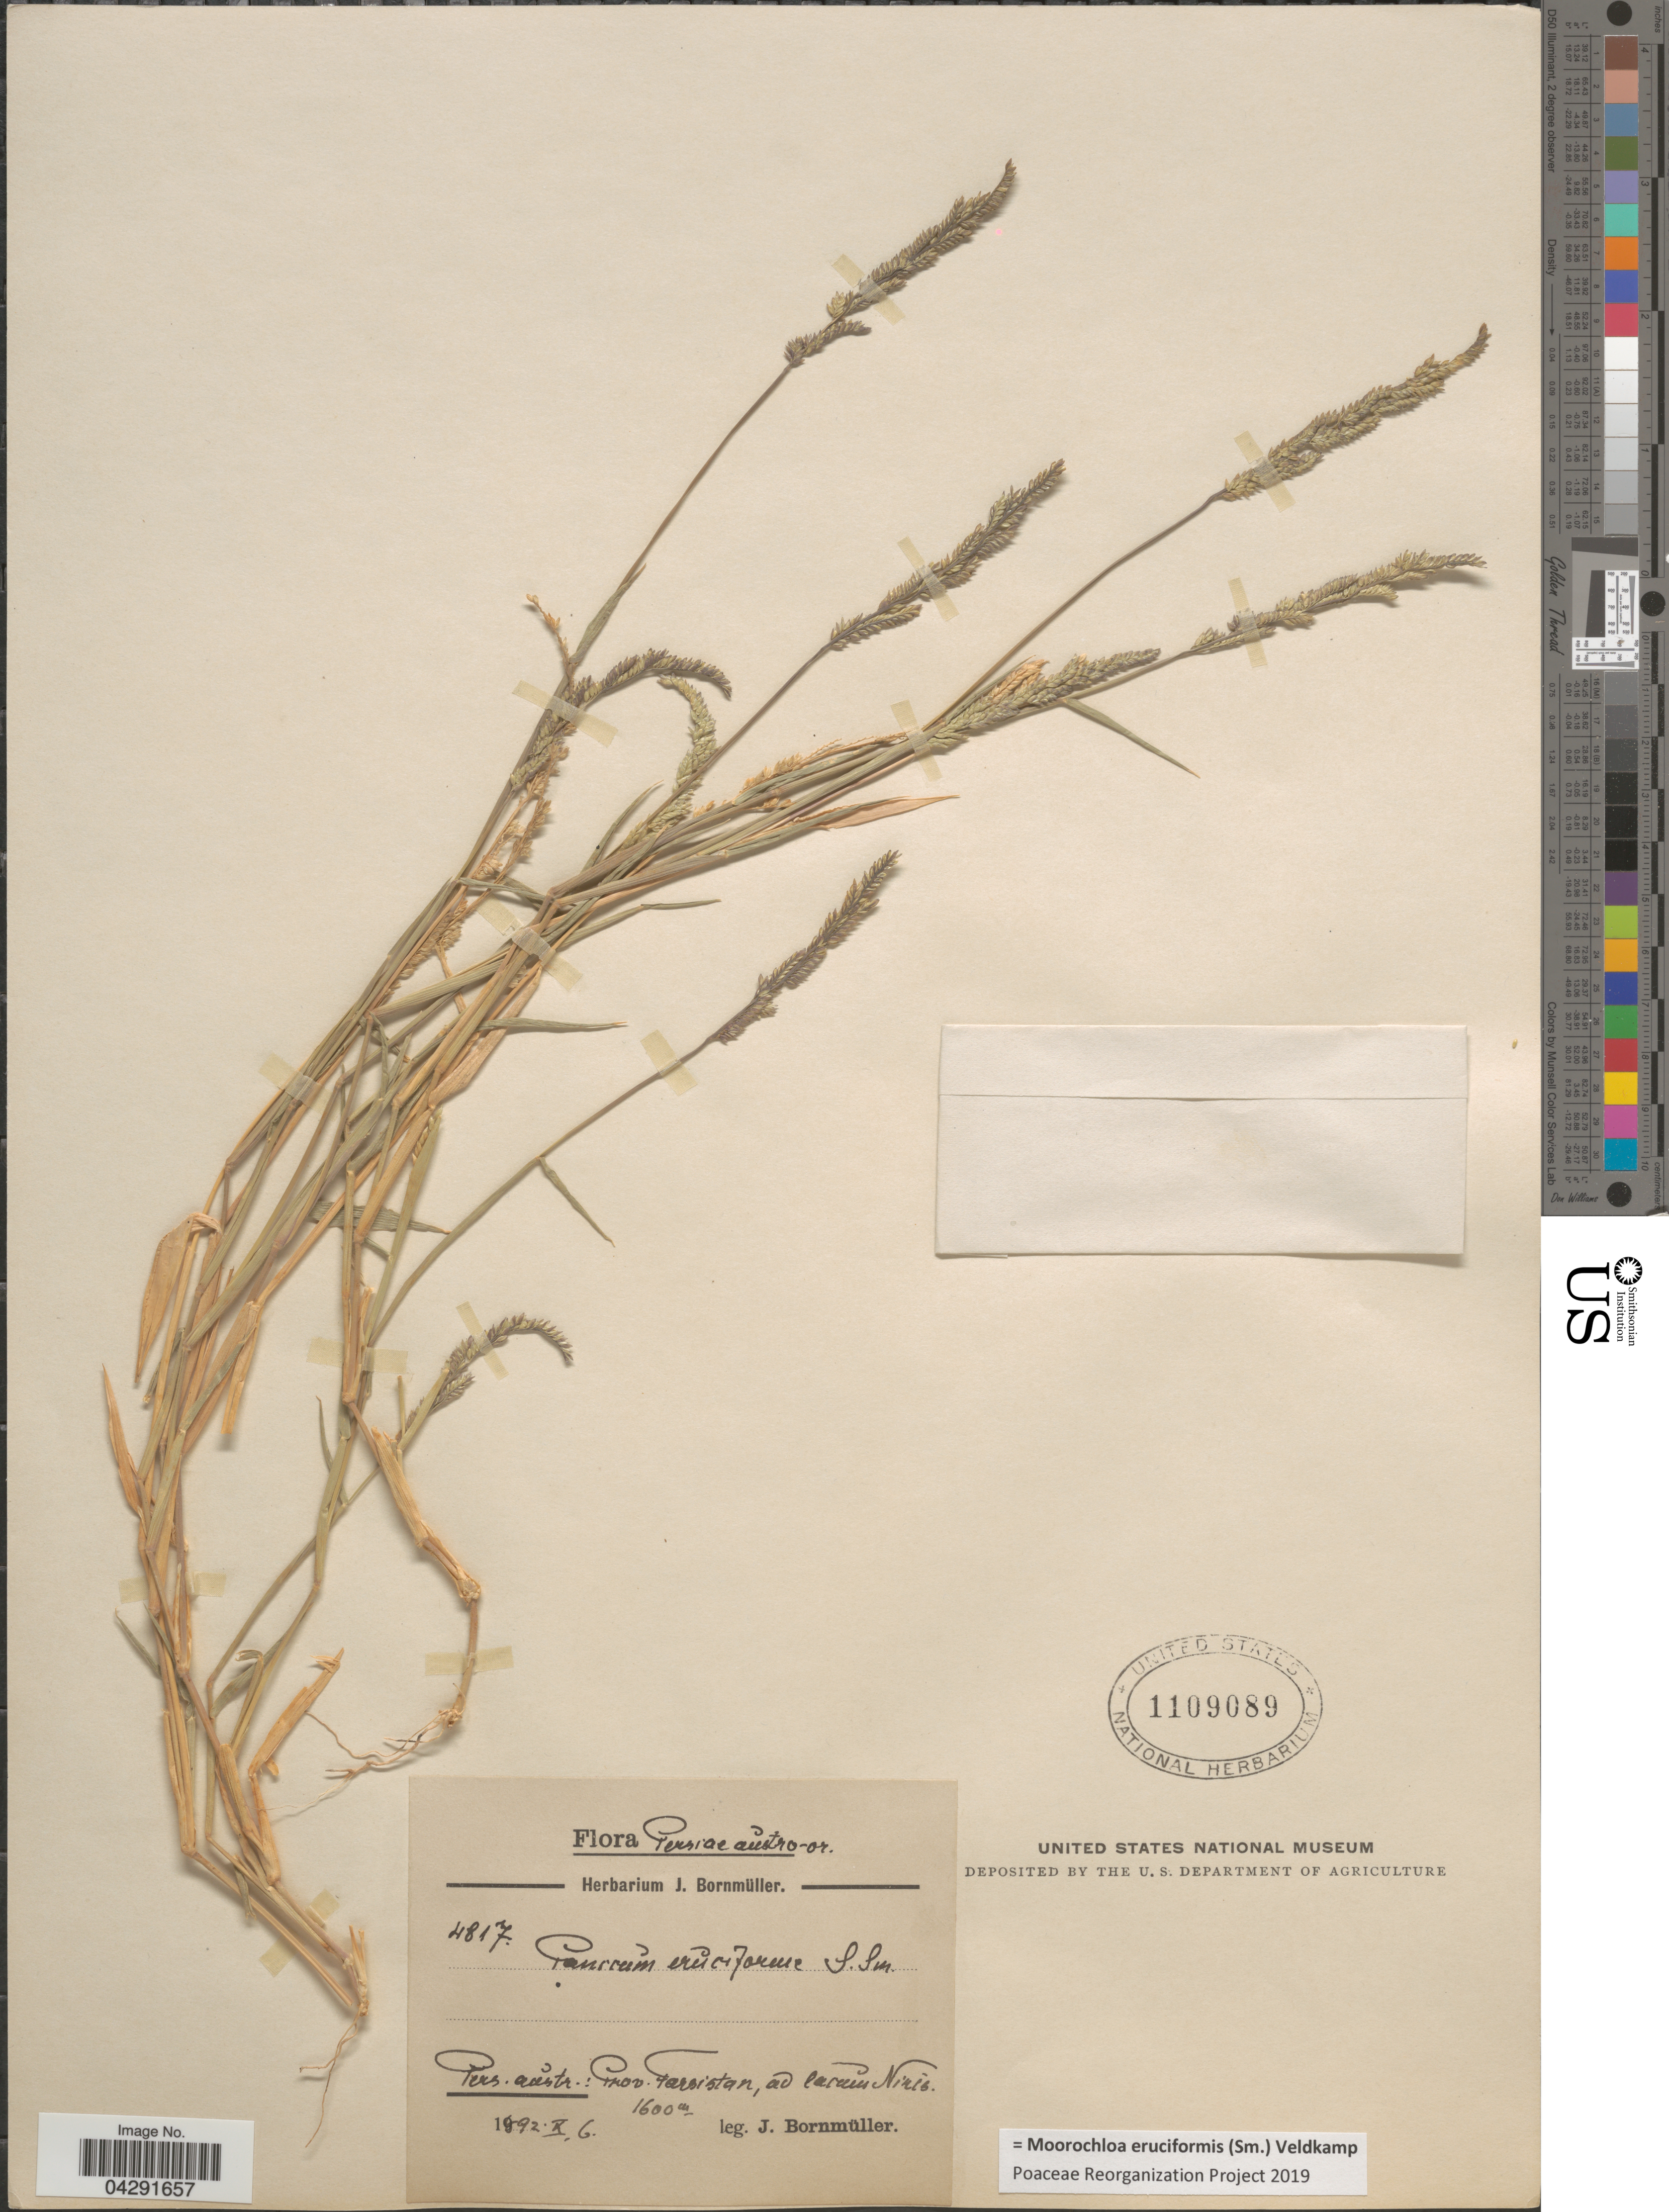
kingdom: Plantae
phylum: Tracheophyta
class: Liliopsida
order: Poales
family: Poaceae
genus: Moorochloa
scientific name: Moorochloa eruciformis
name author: (Sm.) Veldkamp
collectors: J. Bornmüller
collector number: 4817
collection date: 1892-10-06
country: Iran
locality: Persiae austro-or. Pers. austr.: Prov. Farsistan, ad lacum Niris.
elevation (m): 1600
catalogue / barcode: US 1109089